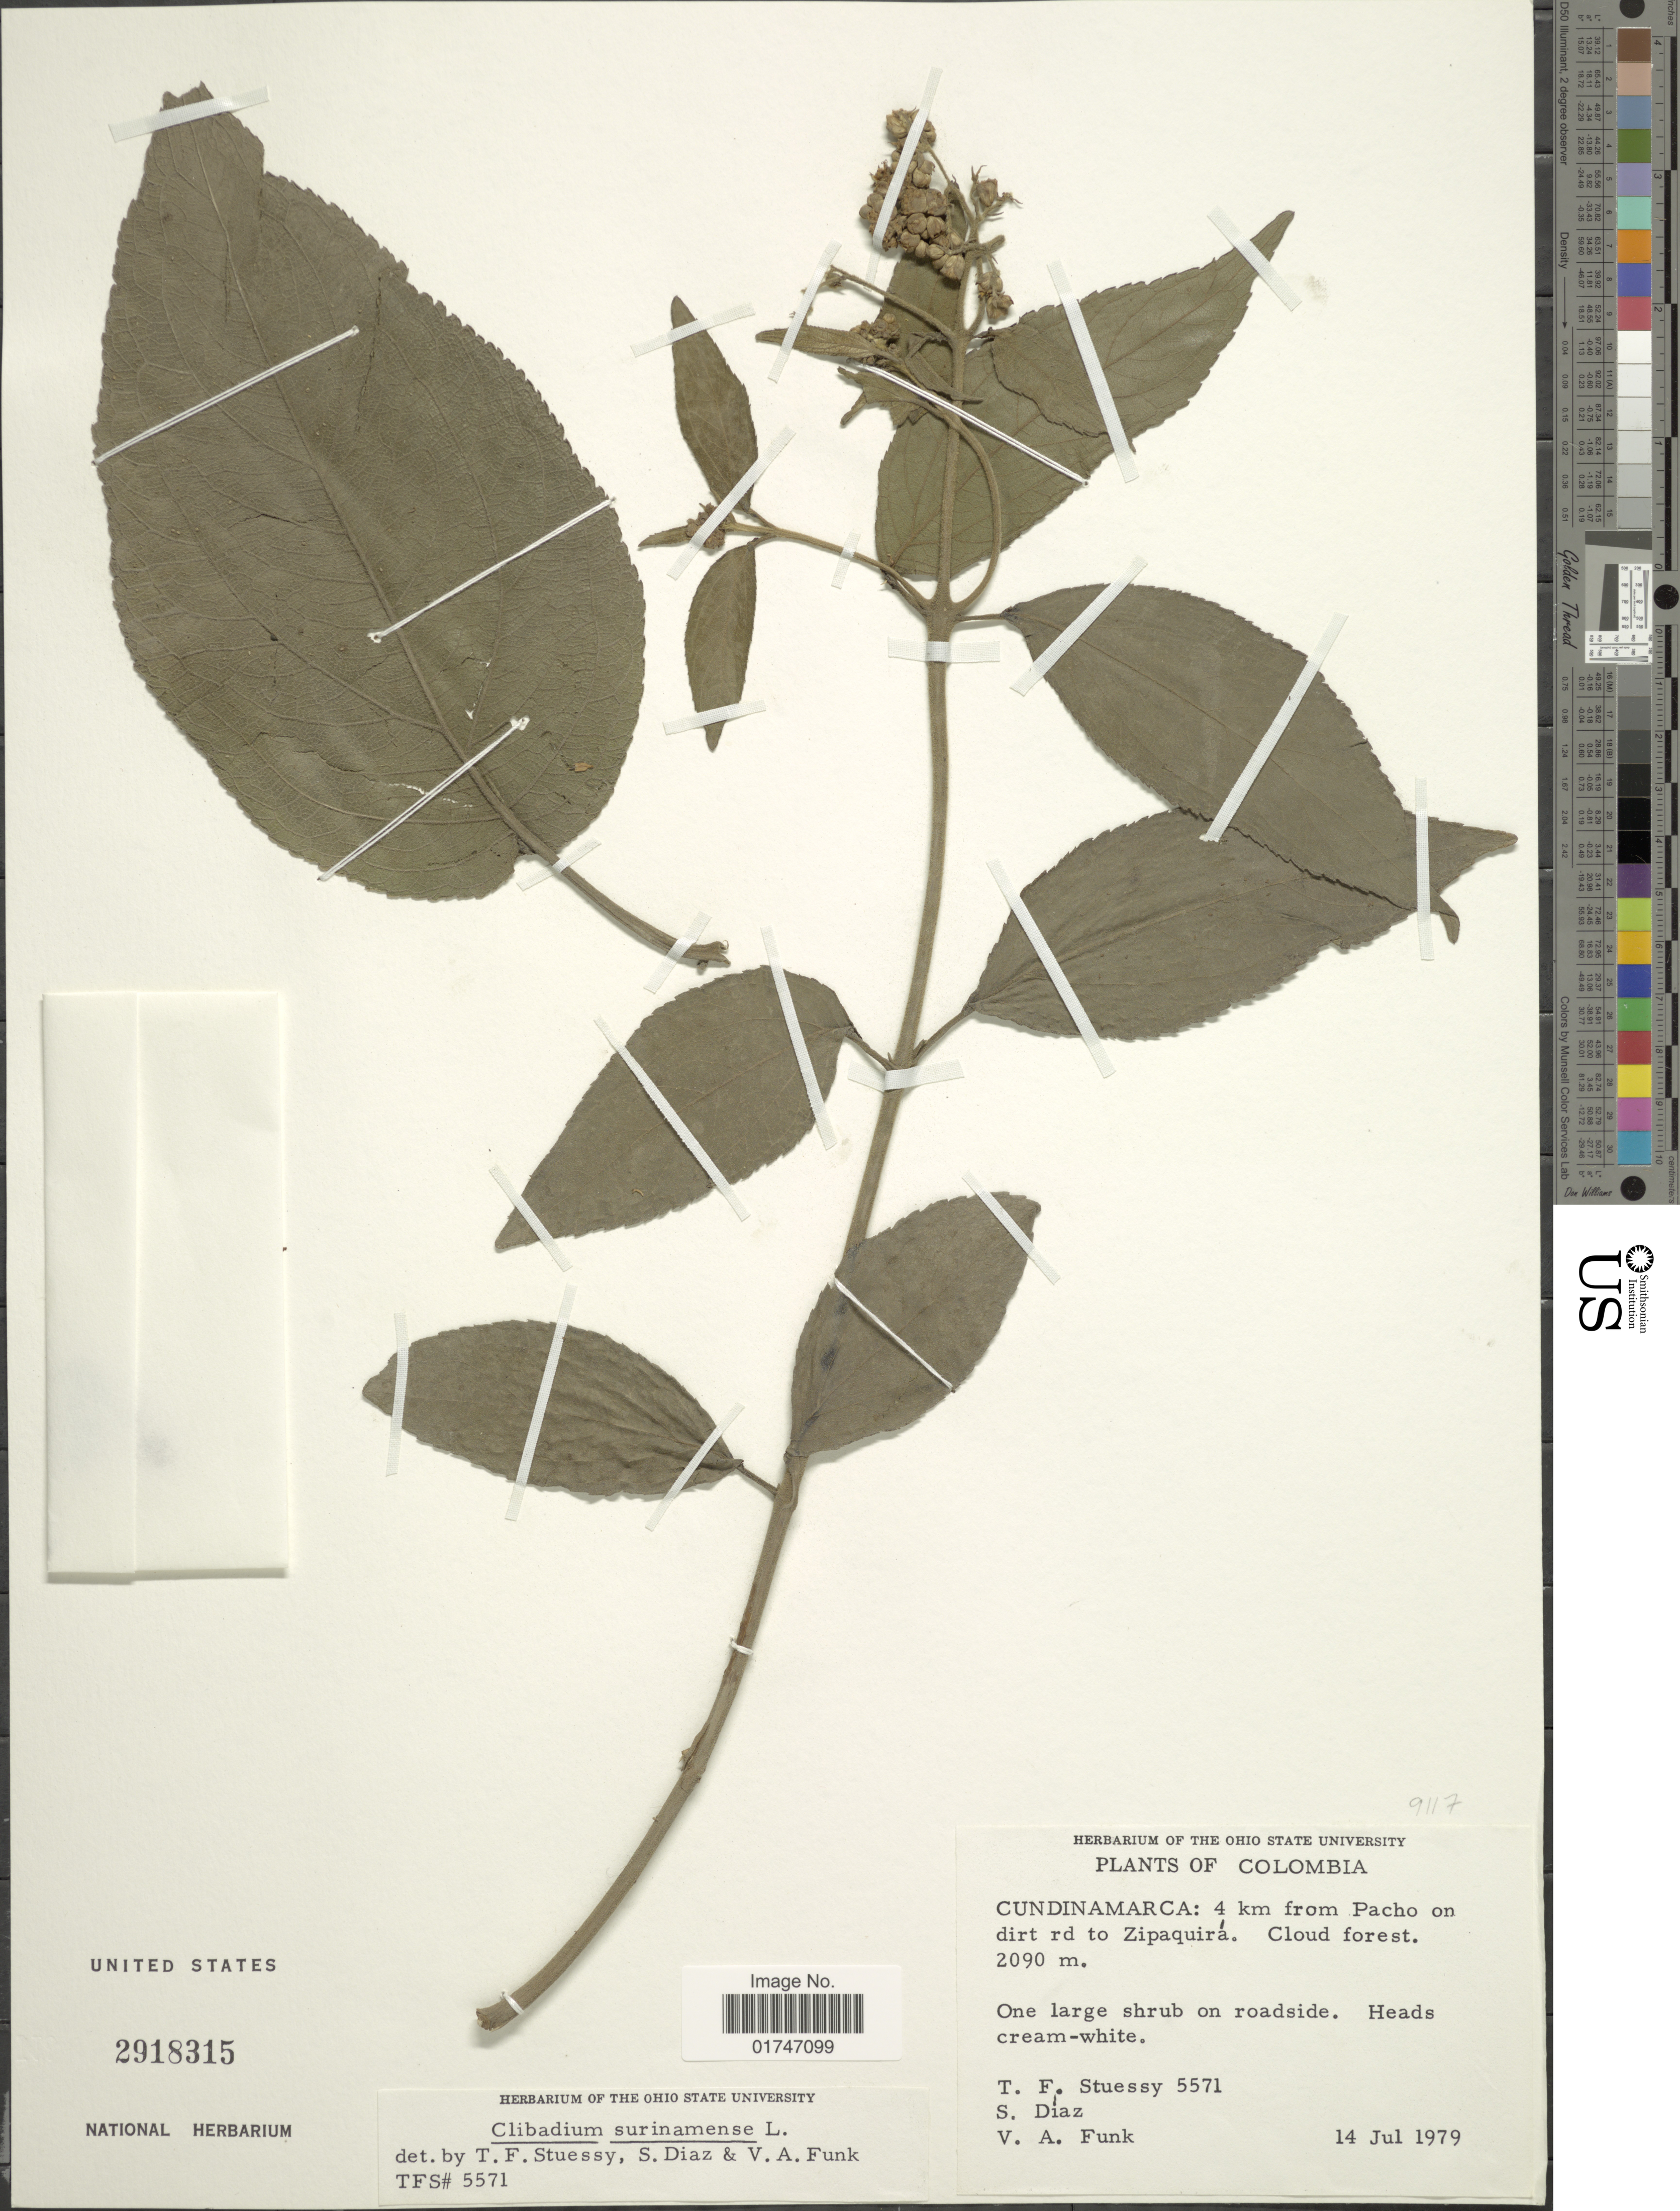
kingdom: Plantae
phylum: Tracheophyta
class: Magnoliopsida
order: Asterales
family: Asteraceae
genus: Clibadium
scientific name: Clibadium surinamense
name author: L.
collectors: T. Stuessy, S. Díaz & V. Funk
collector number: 5571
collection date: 1979-07-14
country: Colombia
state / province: Cundinamarca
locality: Cundinamarca: 4 km from Pacho on dirt rd to Zipaquirá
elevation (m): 2090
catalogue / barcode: US 2918315